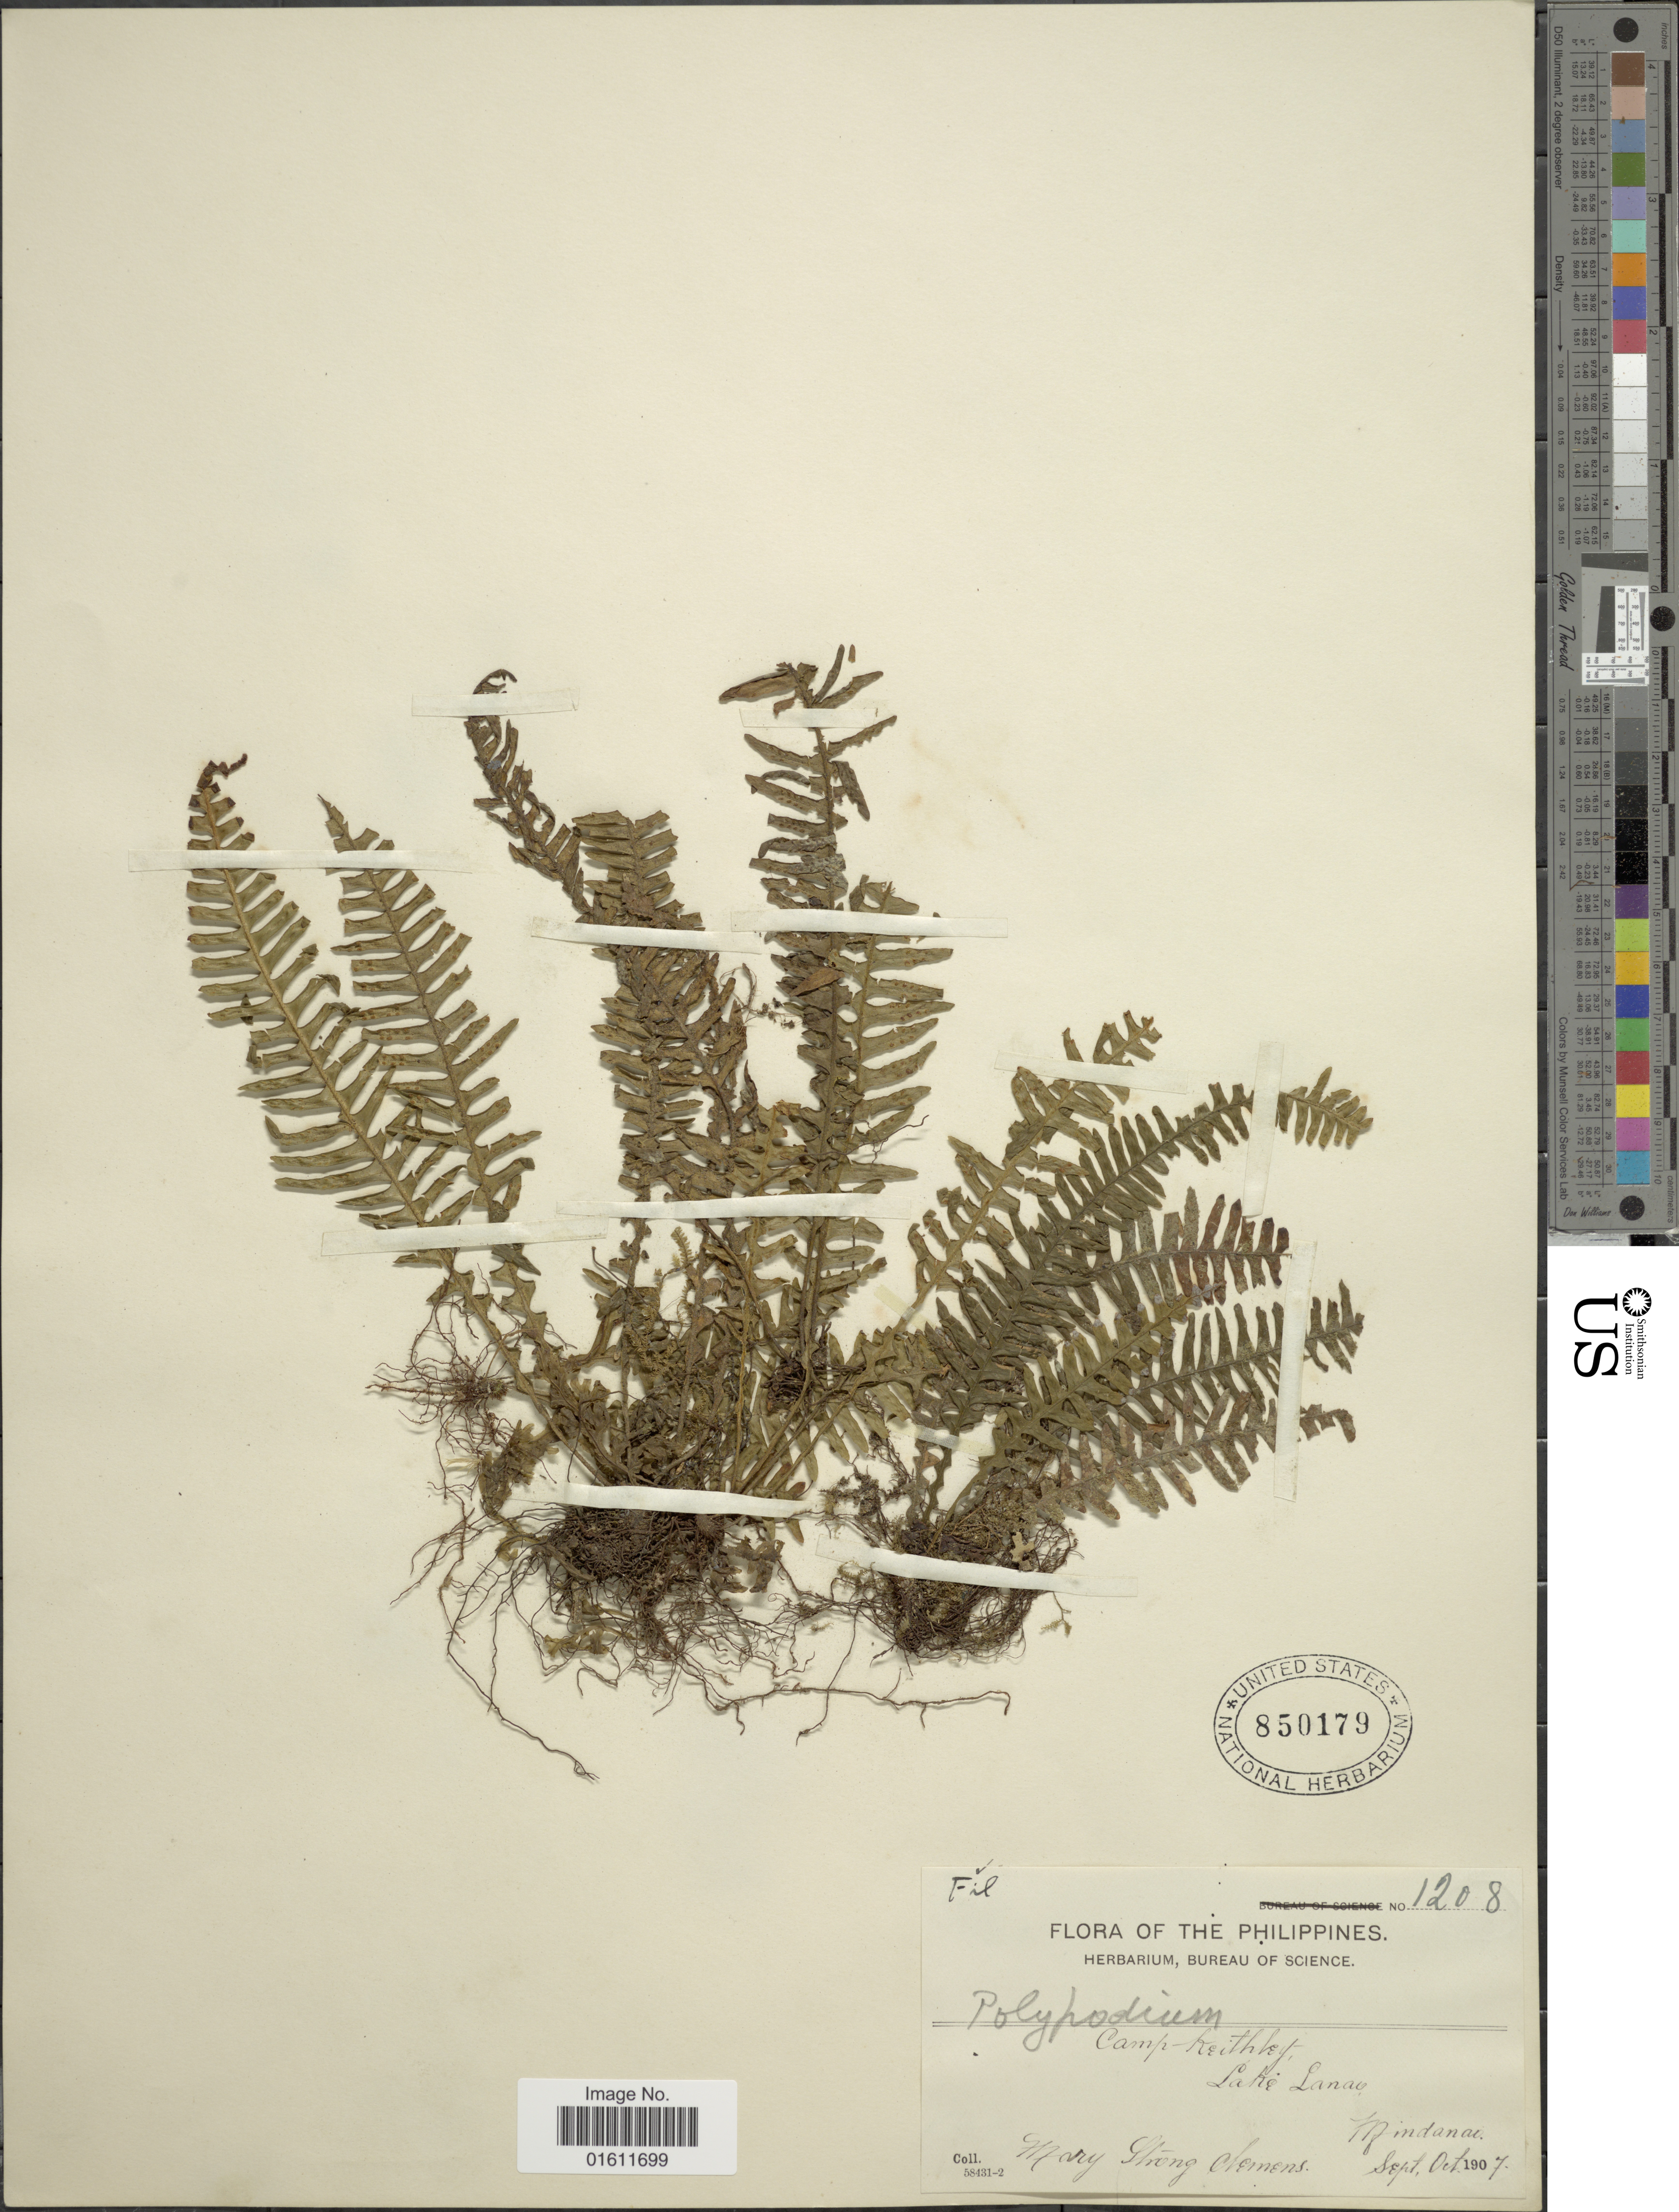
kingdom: Plantae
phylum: Tracheophyta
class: Polypodiopsida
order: Polypodiales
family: Polypodiaceae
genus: Prosaptia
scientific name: Prosaptia obliquata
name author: (Blume) Mett.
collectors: M. S. Clemens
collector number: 1208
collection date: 1907-09/1907-10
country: Philippines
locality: Mindanao, Camp-Keithley, Lake Lanao.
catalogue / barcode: US 850179